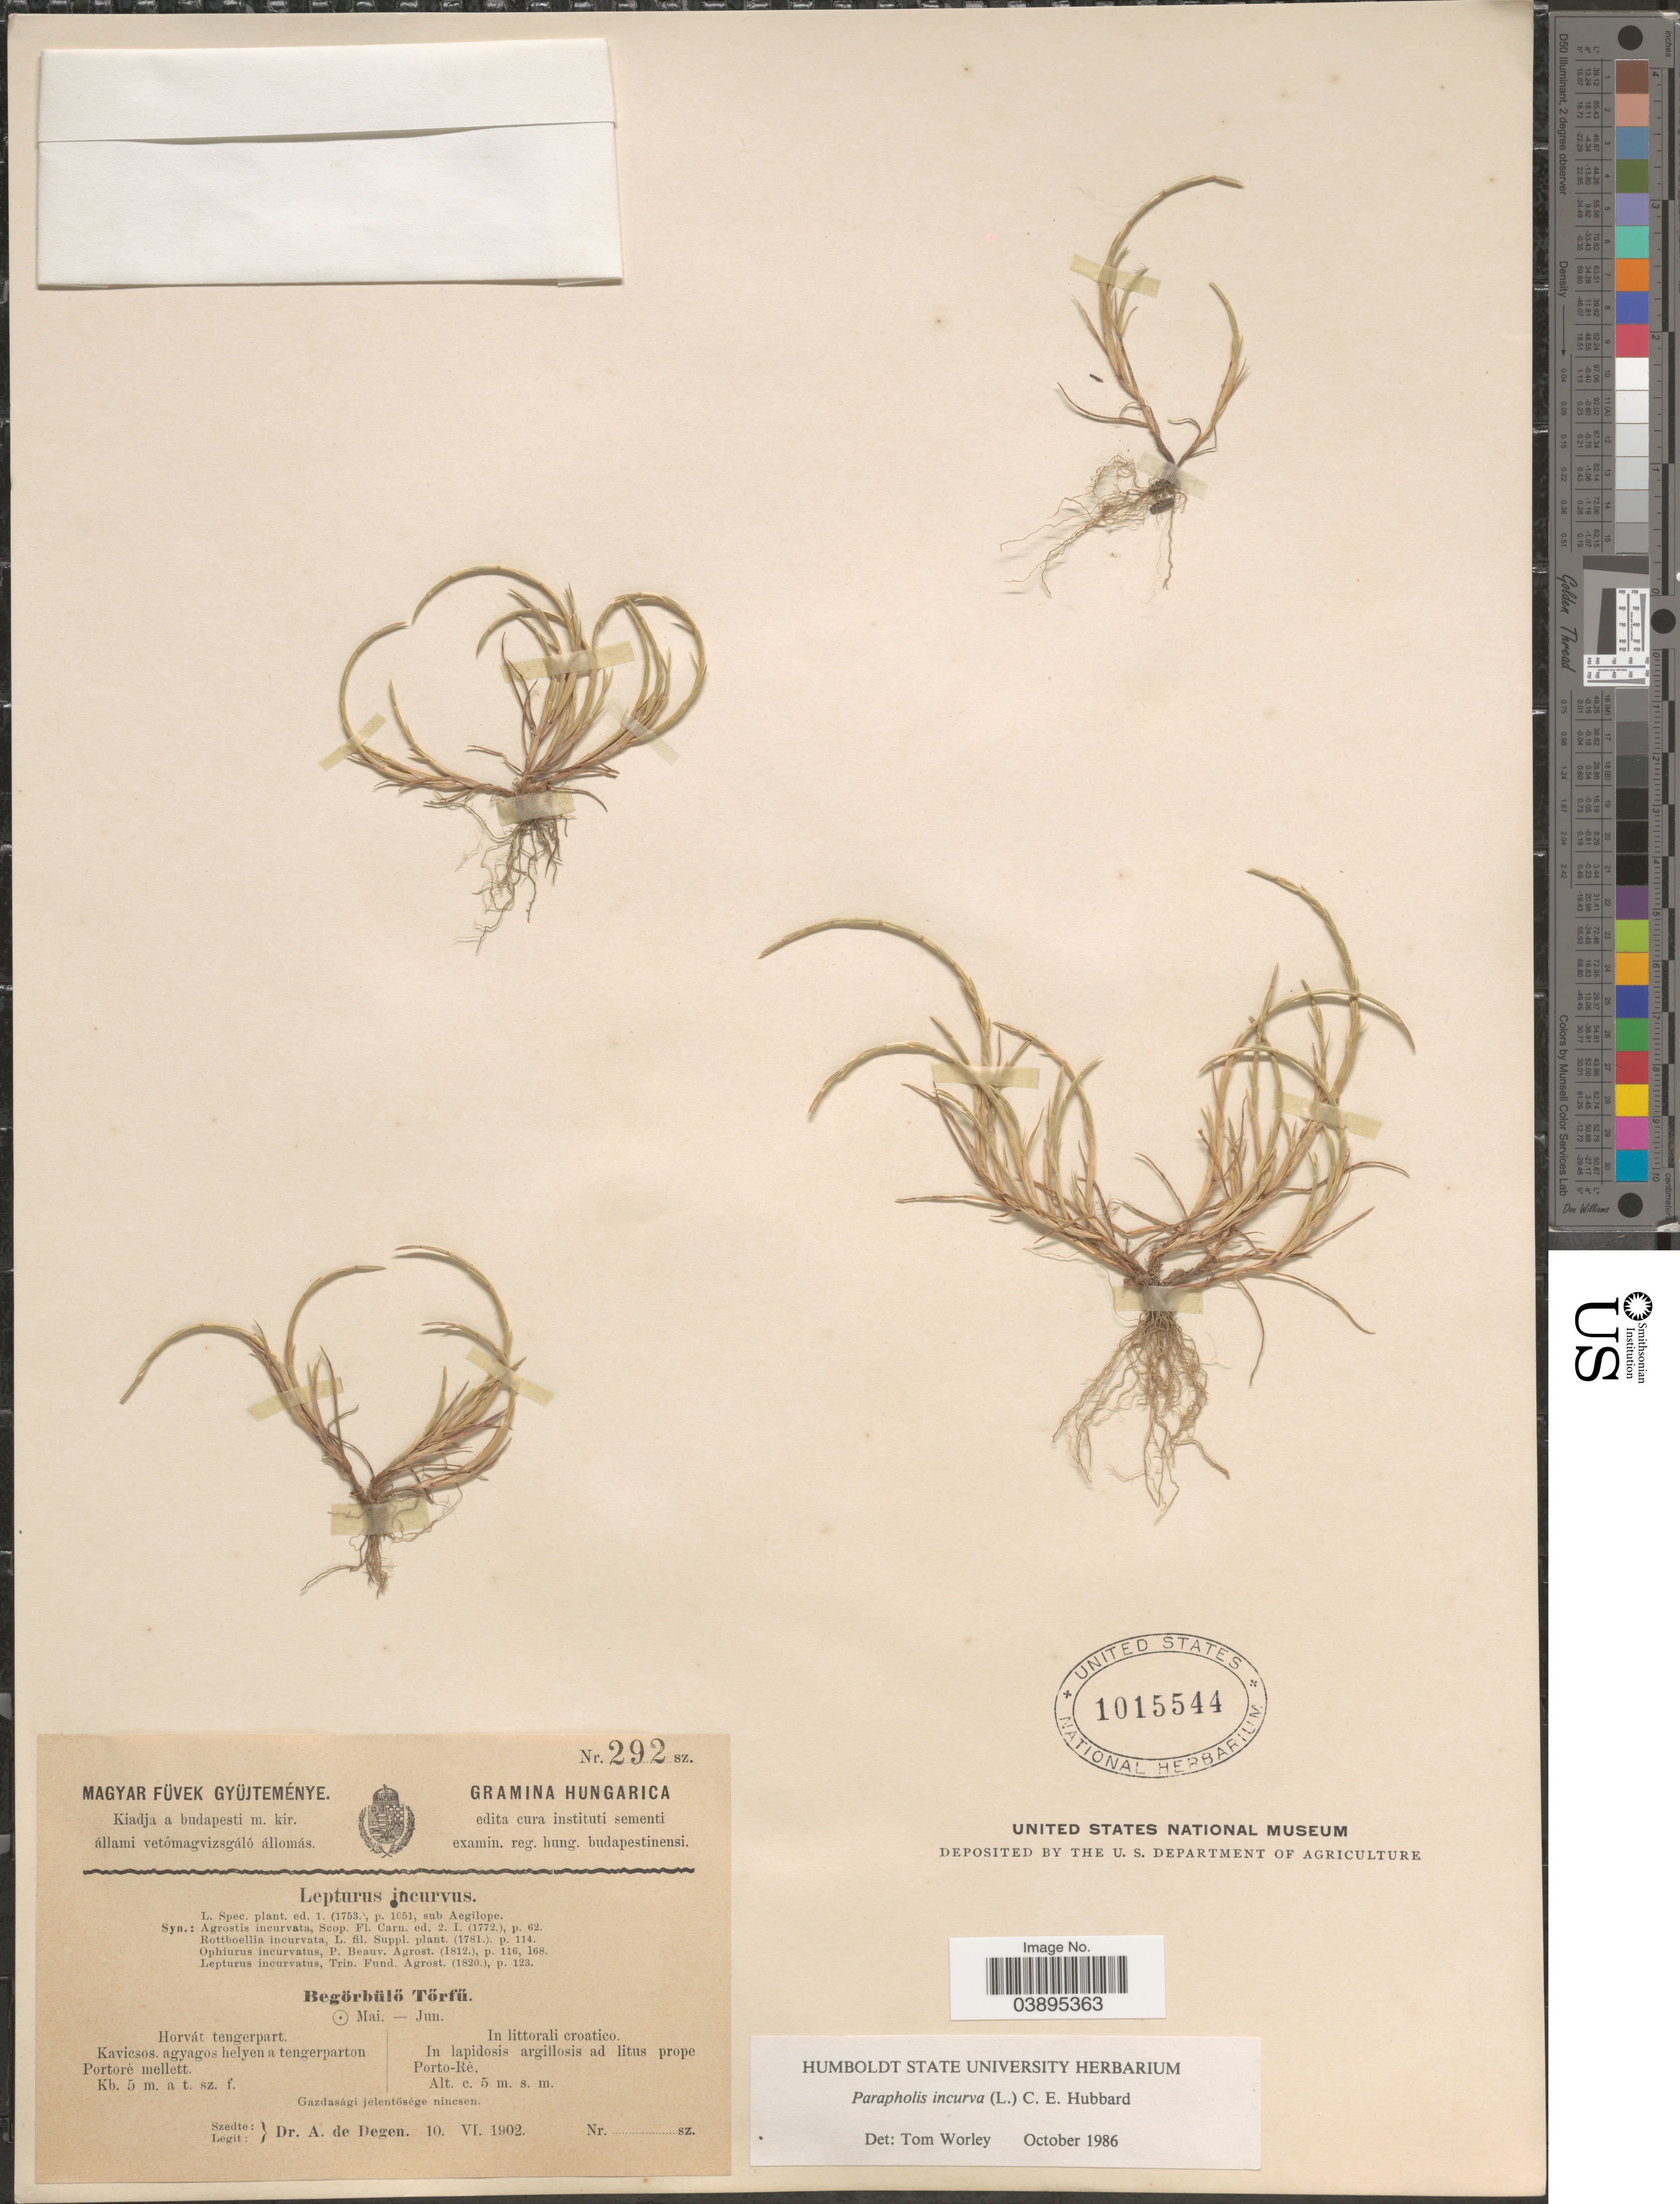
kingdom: Plantae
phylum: Tracheophyta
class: Liliopsida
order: Poales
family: Poaceae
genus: Parapholis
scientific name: Parapholis incurva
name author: (L.) C.E. Hubb.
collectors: A. Degen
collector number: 292?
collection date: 1902-06-10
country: Croatia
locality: In littorali croatico. In lapidosis argillosis ad litus prope Porto-Rè.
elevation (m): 5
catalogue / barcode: US 1015544